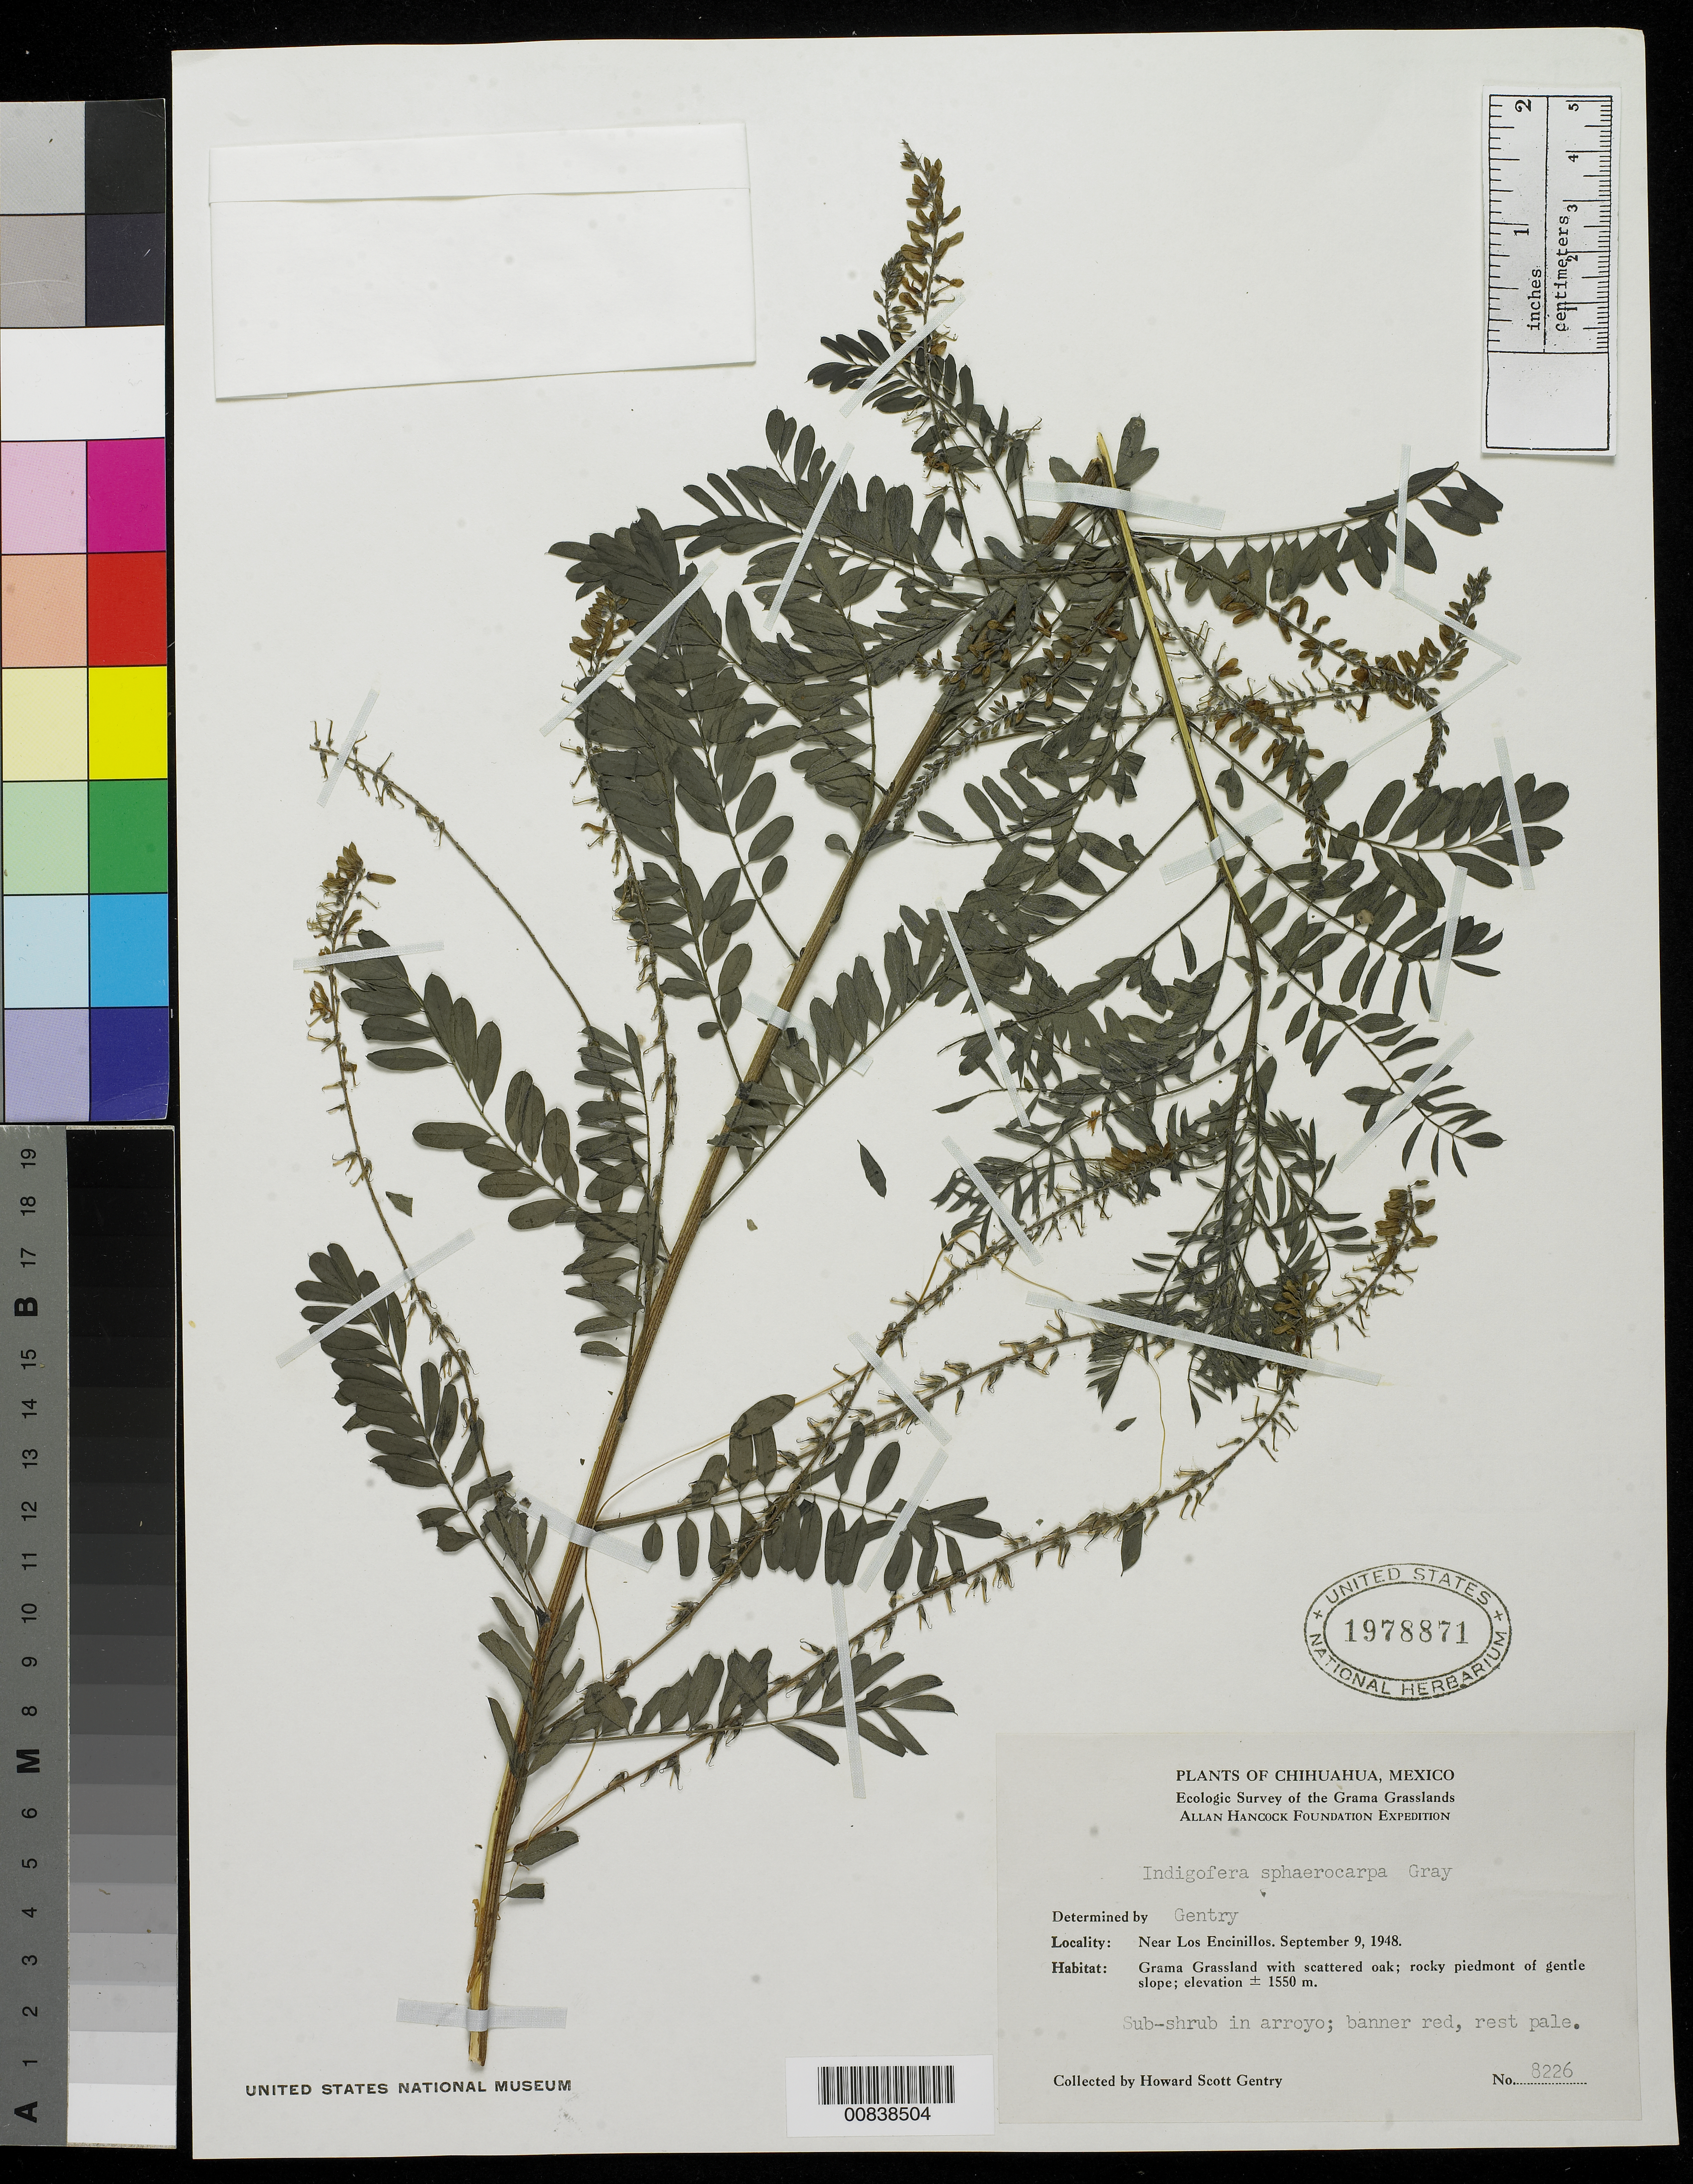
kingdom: Plantae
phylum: Tracheophyta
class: Magnoliopsida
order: Fabales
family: Fabaceae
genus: Indigofera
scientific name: Indigofera sphaerocarpa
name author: A. Gray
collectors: H. S. Gentry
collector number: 8226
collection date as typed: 09 Sep 1948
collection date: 1948-09-09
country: Mexico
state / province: Chihuahua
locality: Near Los Encinillos.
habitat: In arroyo. Grama Grassland with scattered oak; rocky piedmont of gentle slope.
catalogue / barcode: US 1978871